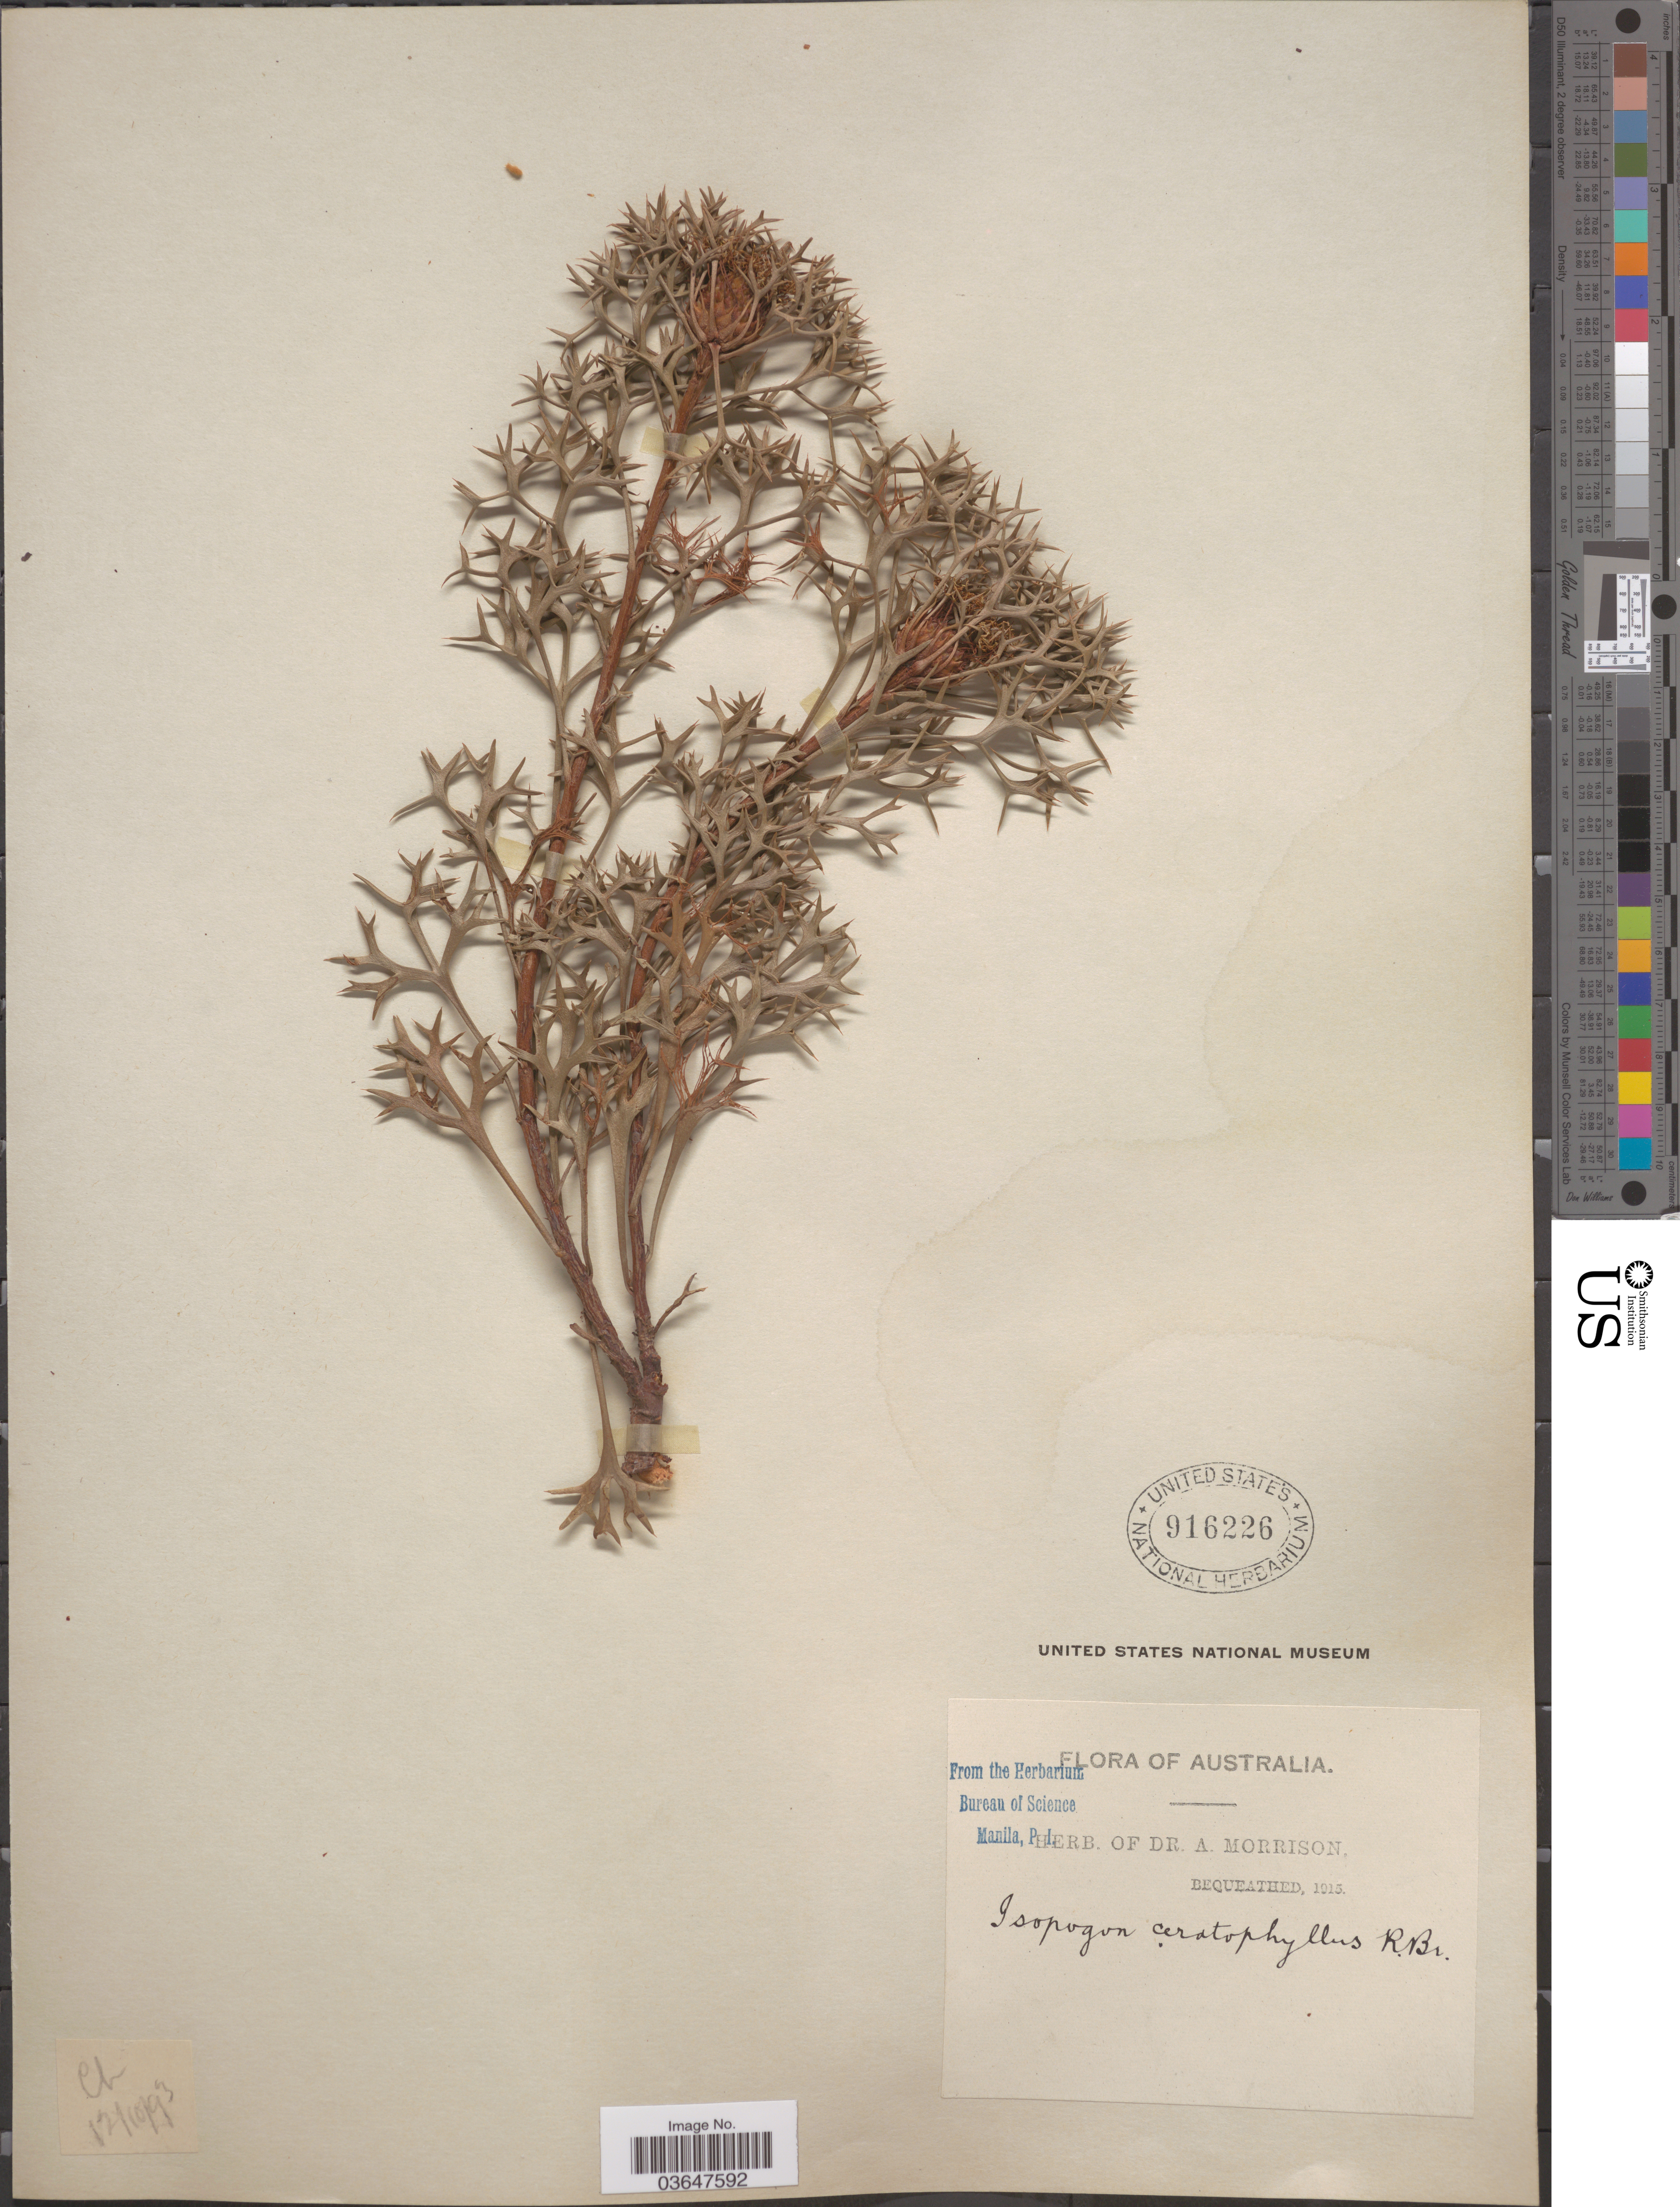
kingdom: Plantae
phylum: Tracheophyta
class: Magnoliopsida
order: Proteales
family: Proteaceae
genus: Isopogon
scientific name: Isopogon ceratophyllus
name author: R. Br.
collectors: A. Morrison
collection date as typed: Transcribed d/m/y: 12/10/93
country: Australia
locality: Cl. [unsure placement]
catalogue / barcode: US 916226